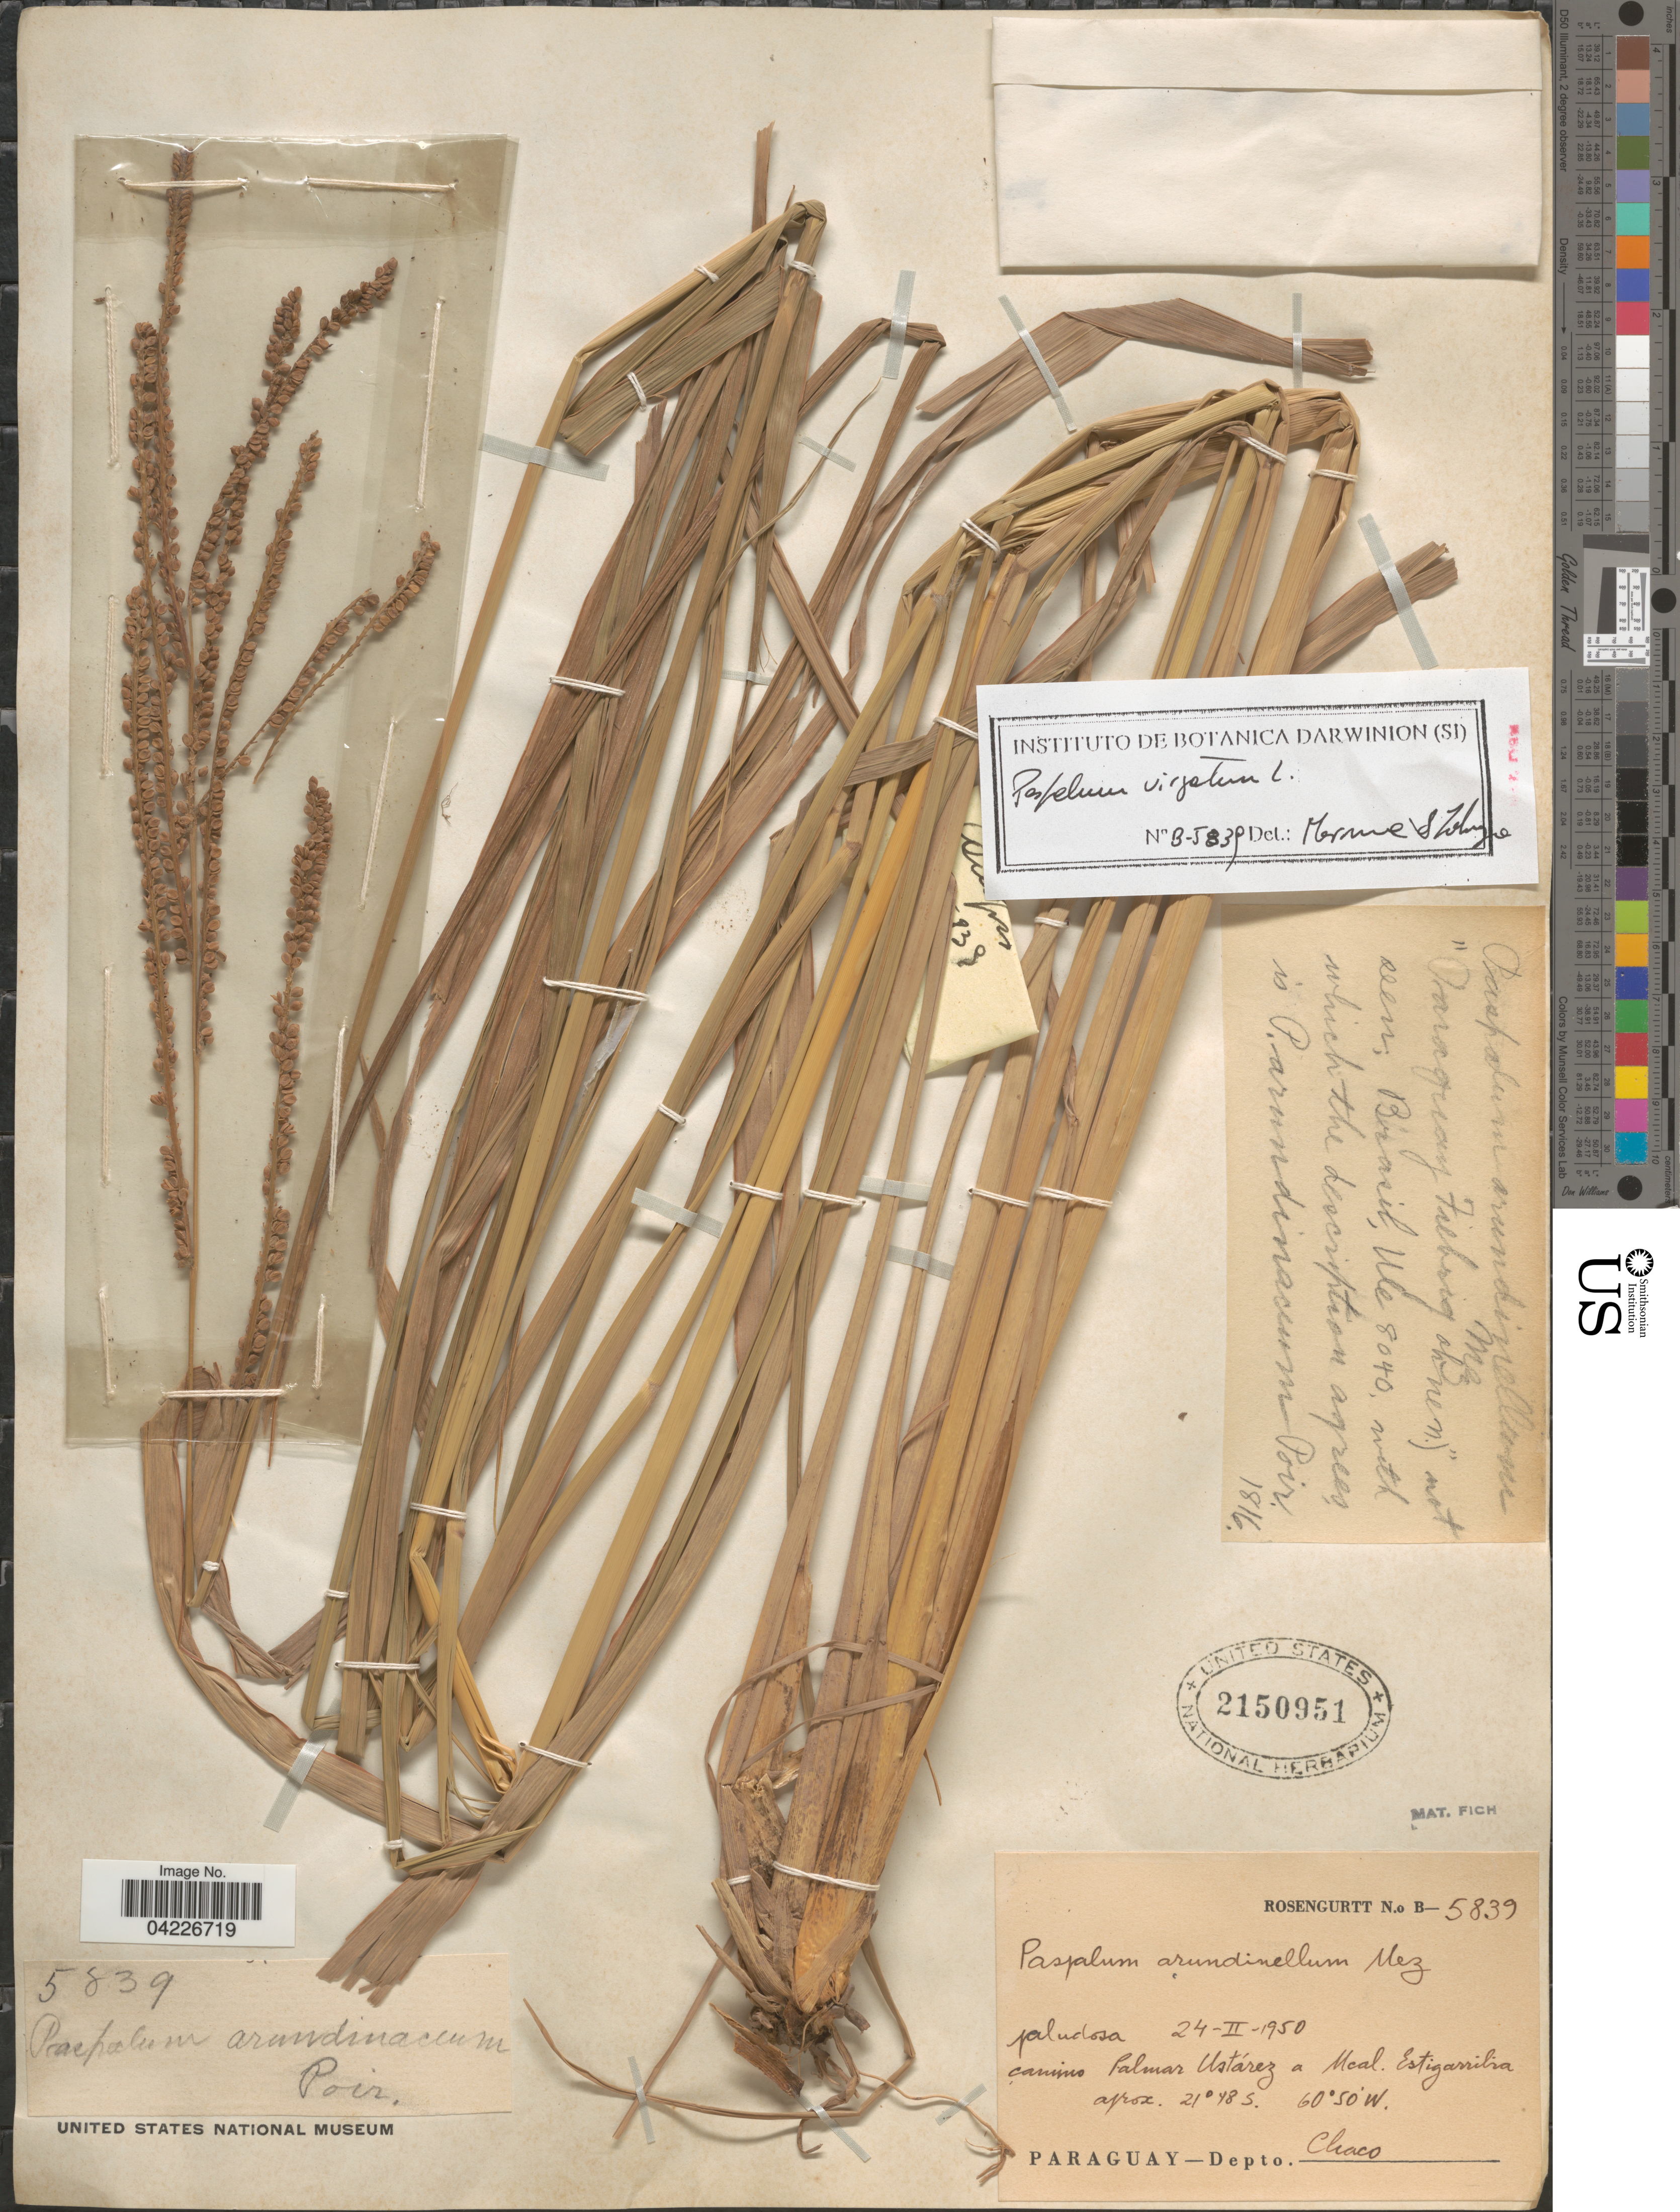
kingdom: Plantae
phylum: Tracheophyta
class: Liliopsida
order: Poales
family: Poaceae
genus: Paspalum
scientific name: Paspalum virgatum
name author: L.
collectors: Rosengurtt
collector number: B-5839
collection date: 1950-02-24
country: Argentina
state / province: Chaco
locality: Camino Palmar Ustárez a Neal Estigarrilia. Depto. Chaco.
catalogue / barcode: US 2150951